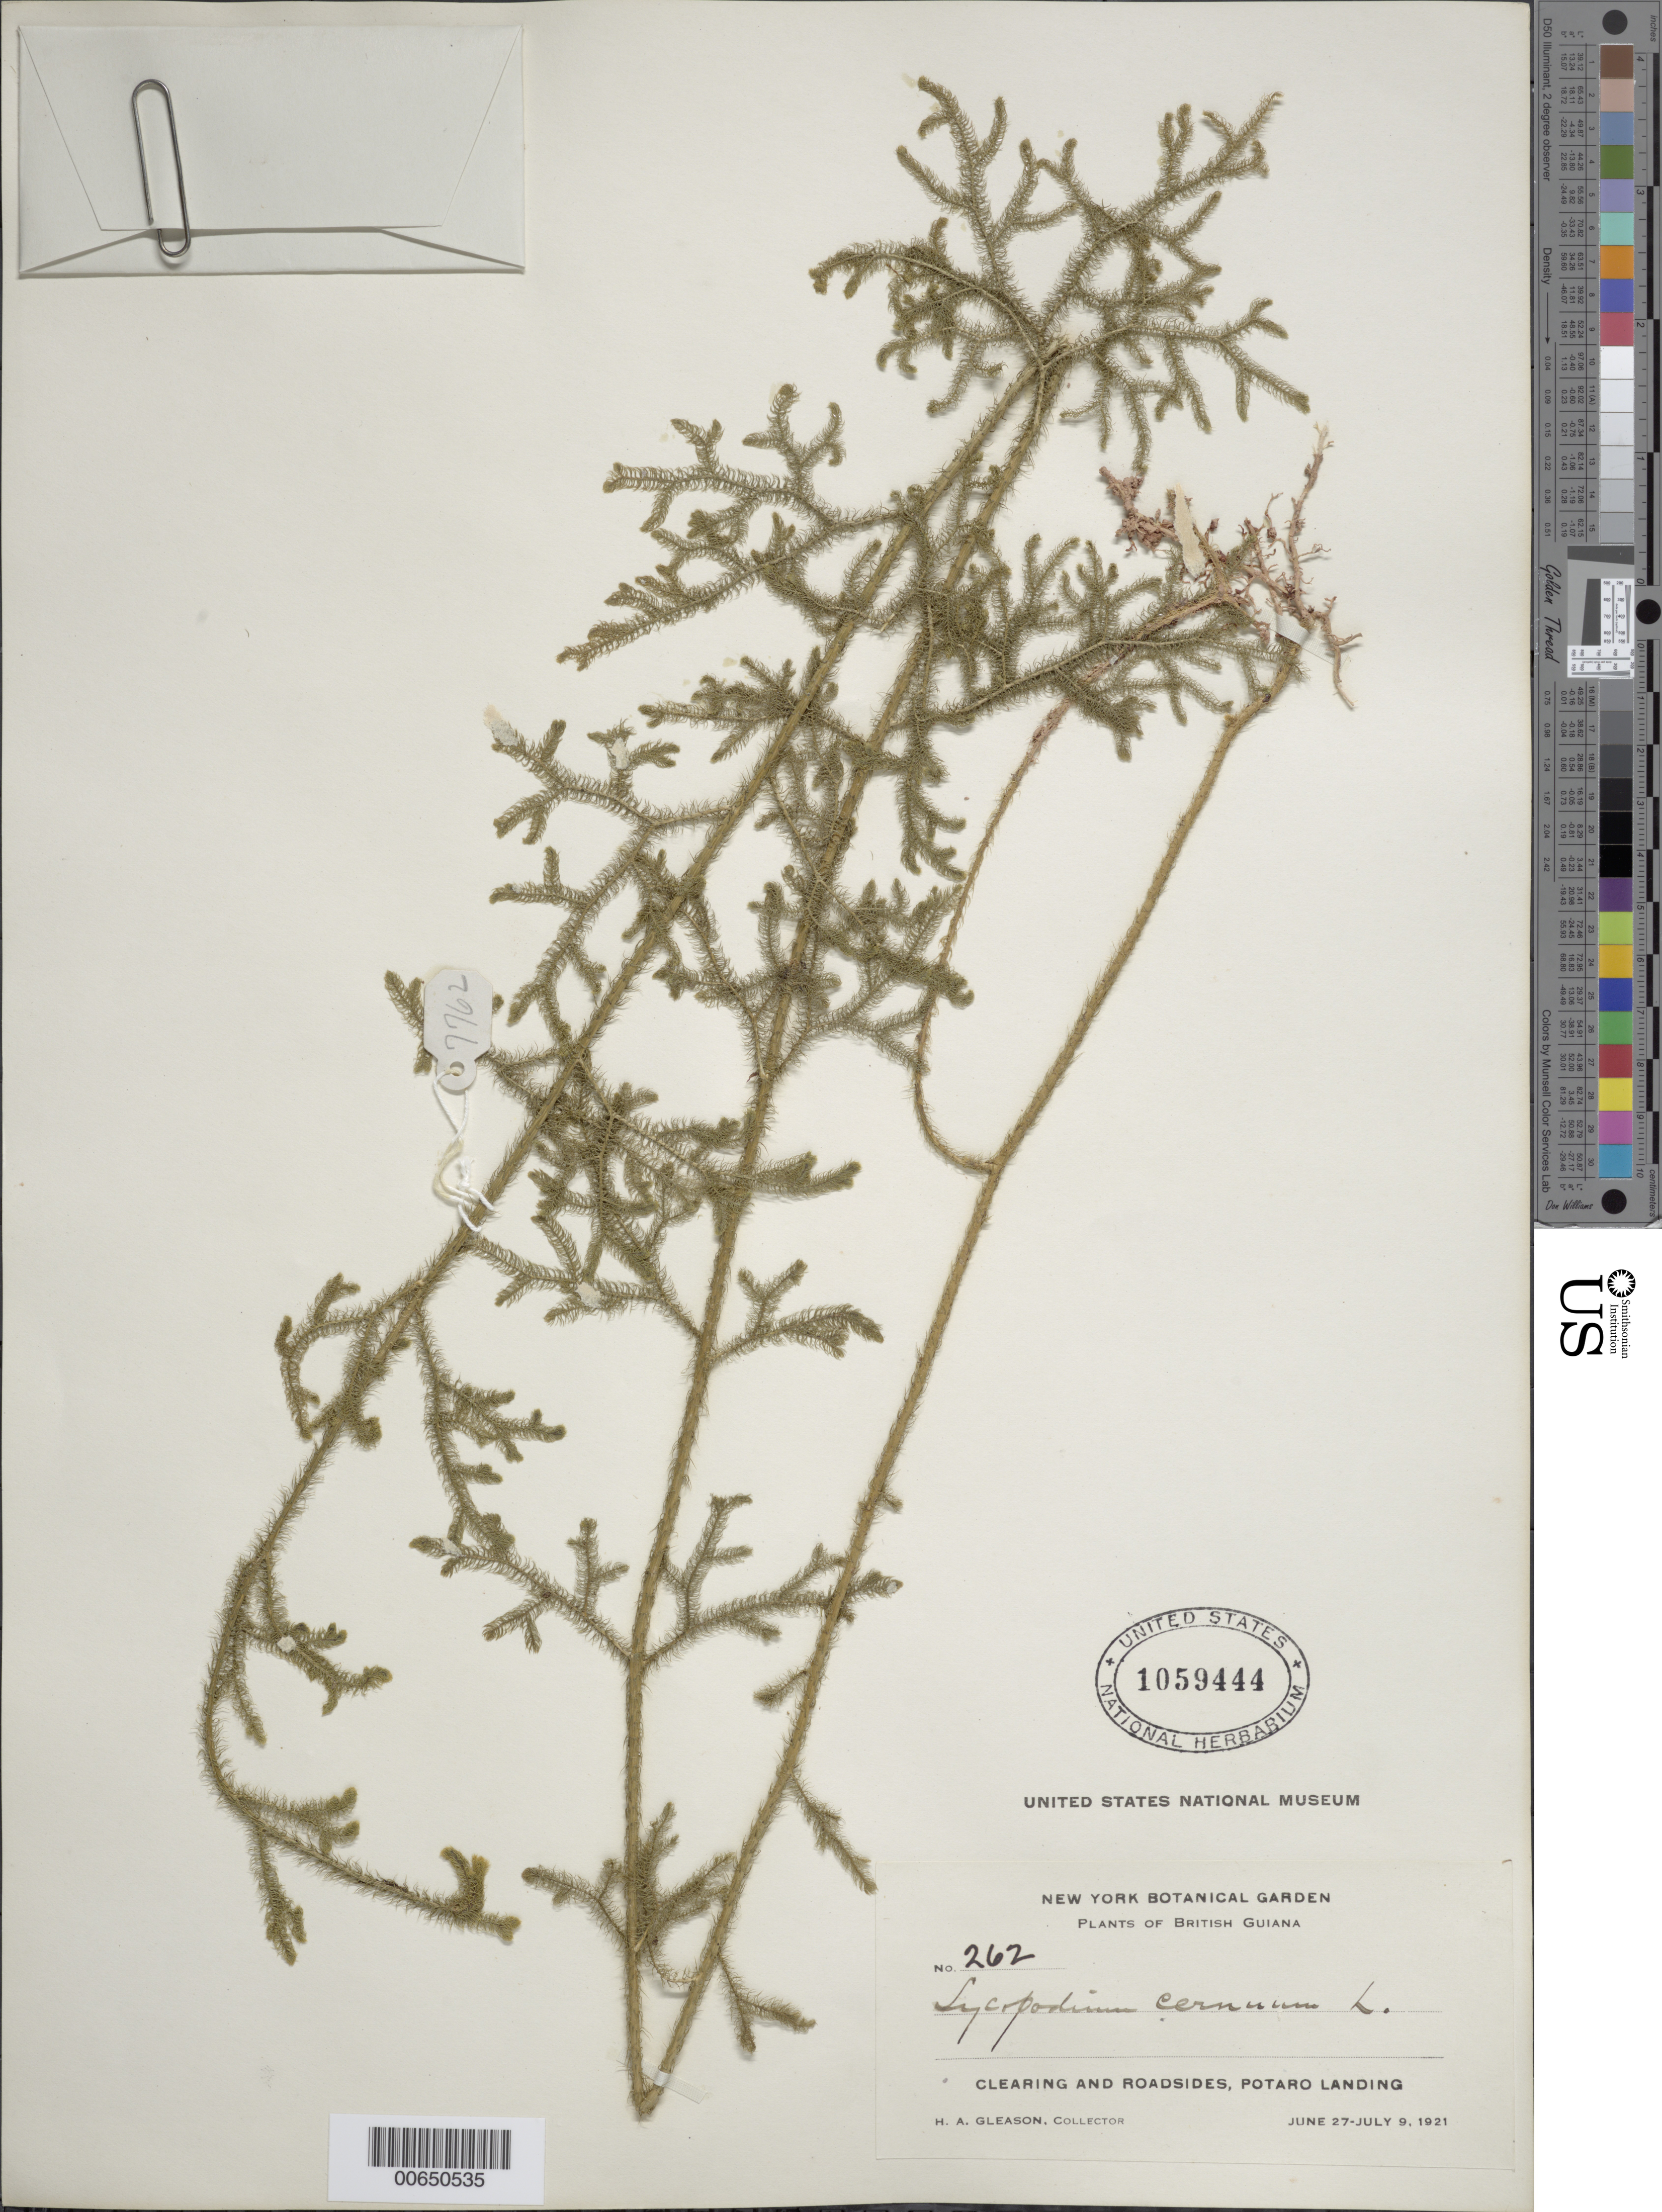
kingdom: Plantae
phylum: Tracheophyta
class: Lycopodiopsida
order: Lycopodiales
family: Lycopodiaceae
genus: Palhinhaea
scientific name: Palhinhaea cernua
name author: (L.) Vasc. & Franco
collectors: H. A. Gleason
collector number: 262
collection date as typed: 25-Jun-21 to 27-Jun-21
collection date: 1921-06-25/1921-06-27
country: Guyana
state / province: Potaro-Siparuni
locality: Kangaruma, Potaro Landing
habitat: Clearing & roadsides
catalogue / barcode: US 1059444